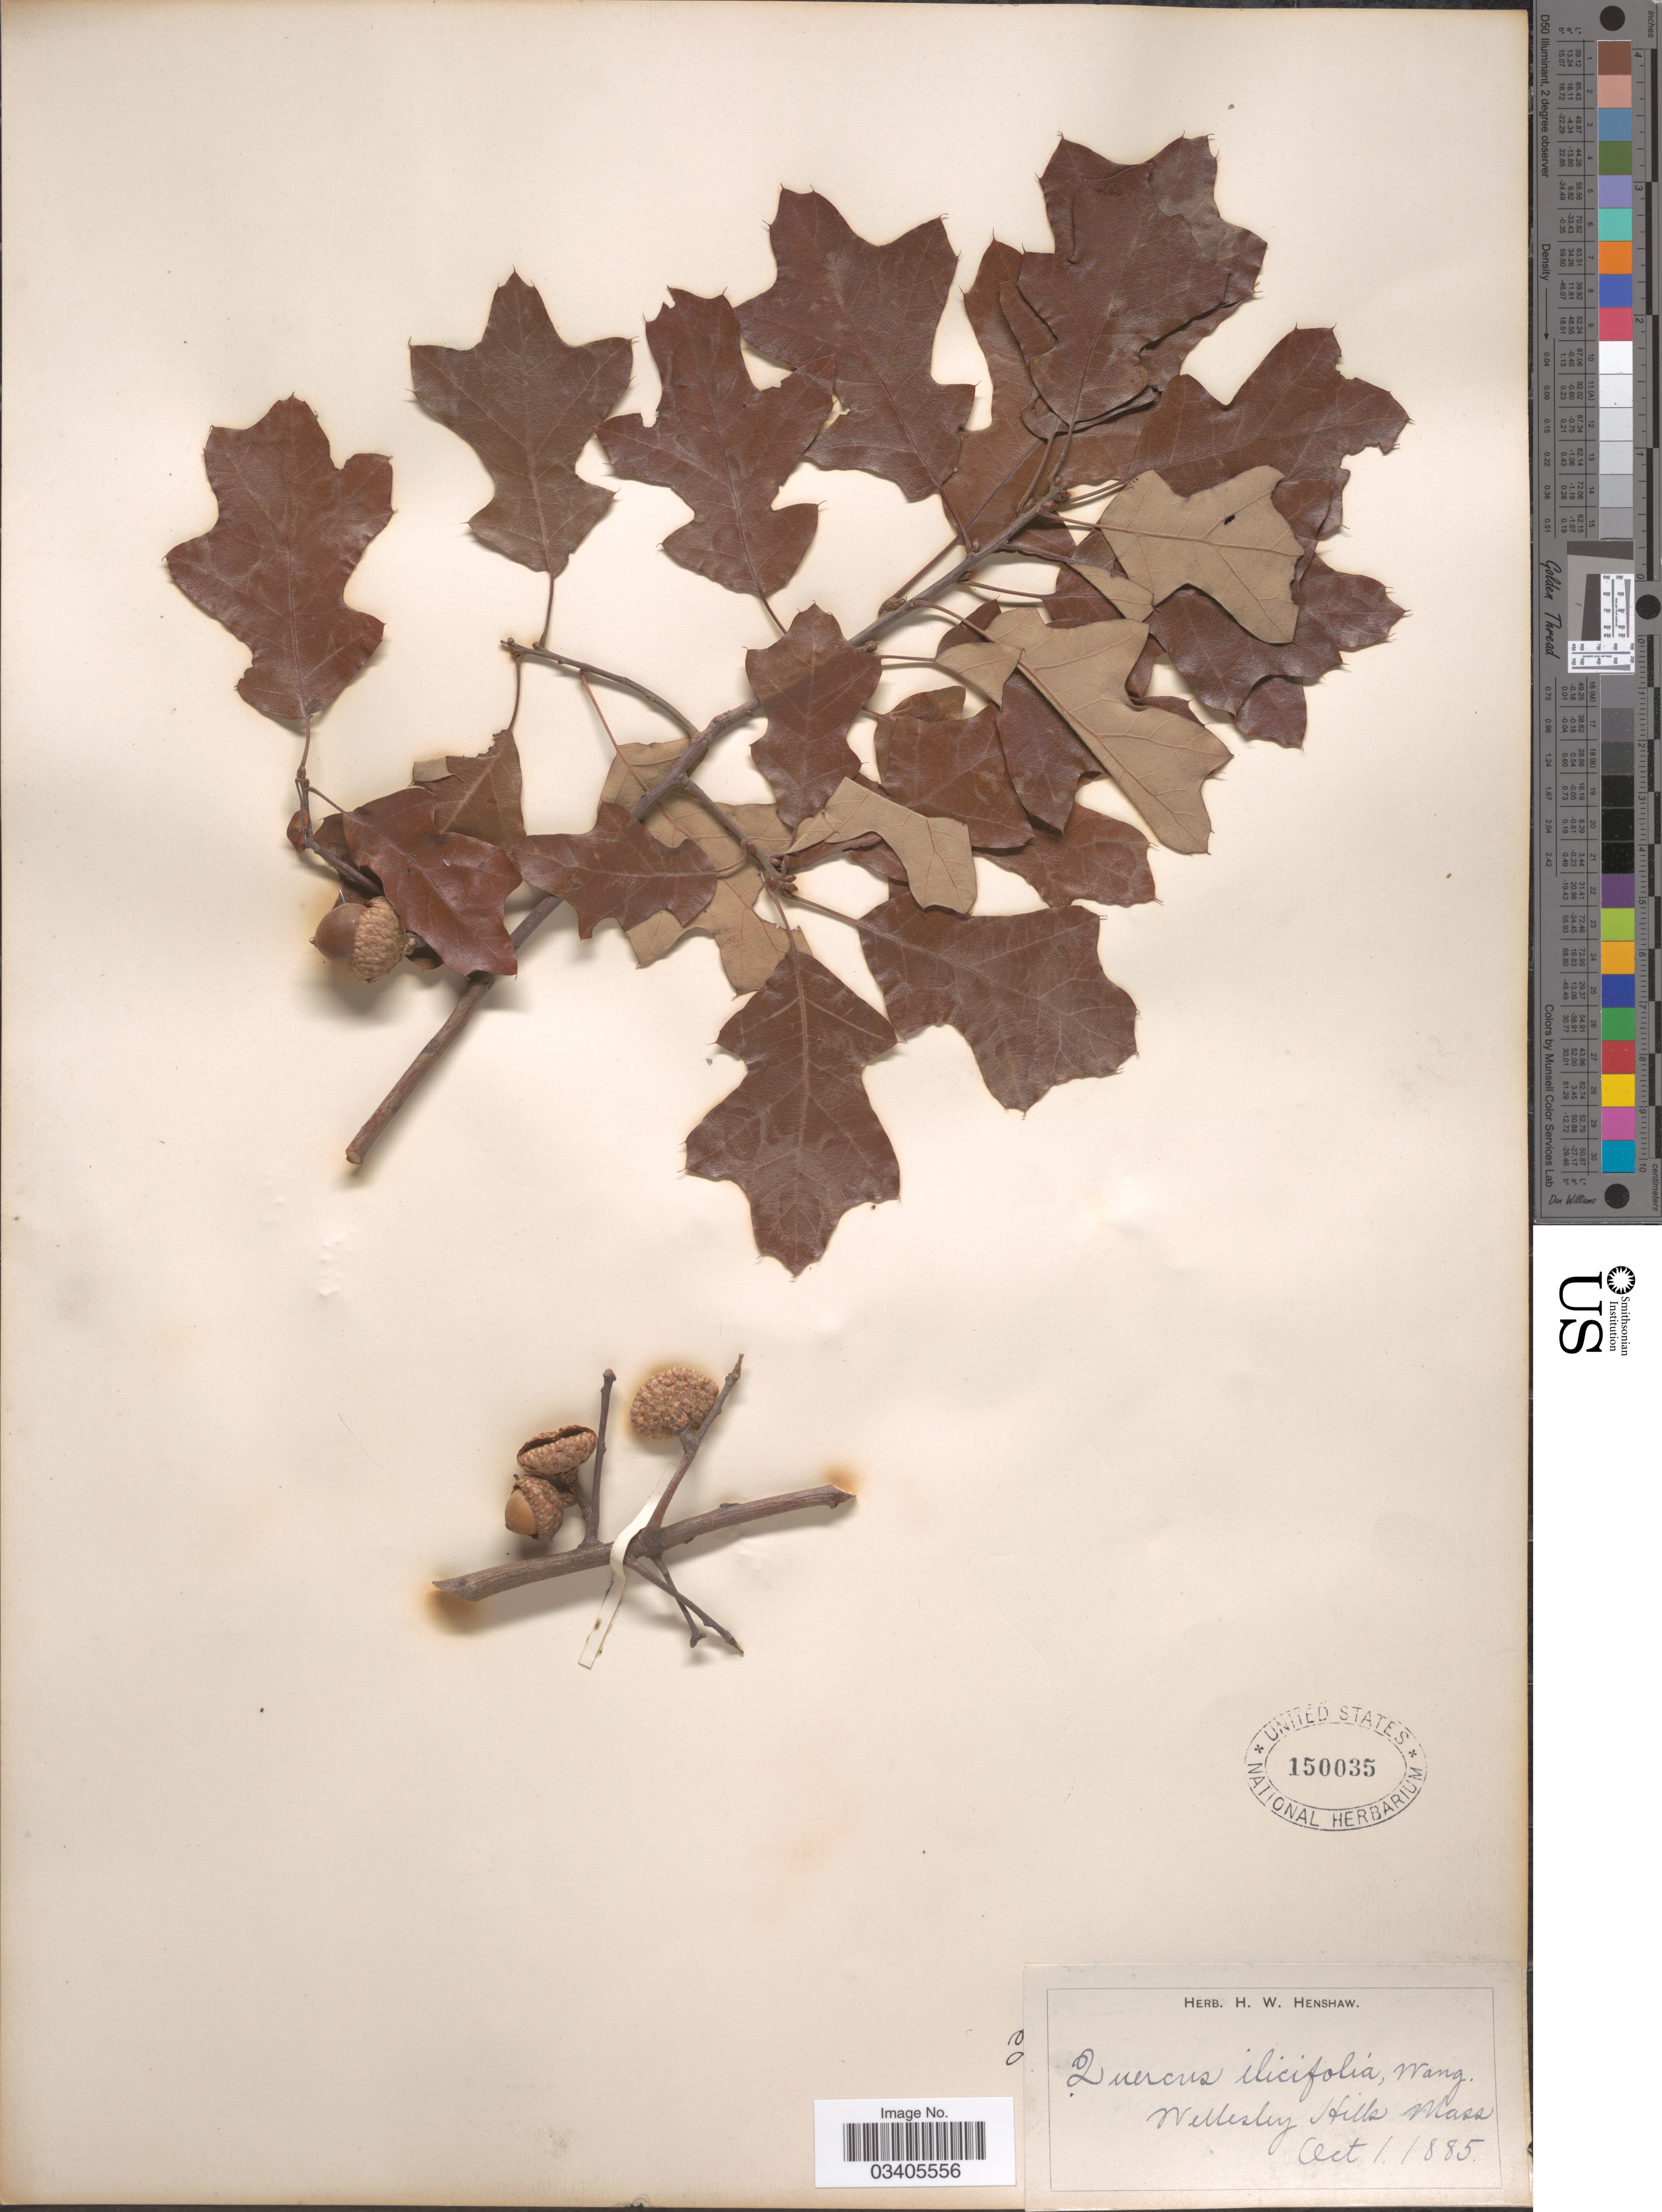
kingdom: Plantae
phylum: Tracheophyta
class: Magnoliopsida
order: Fagales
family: Fagaceae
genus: Quercus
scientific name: Quercus ilicifolia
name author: Wangenh.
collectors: ex herb. H. W. Henshaw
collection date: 1885-10-01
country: United States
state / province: Massachusetts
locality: Wellesley Hills.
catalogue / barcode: US 150035